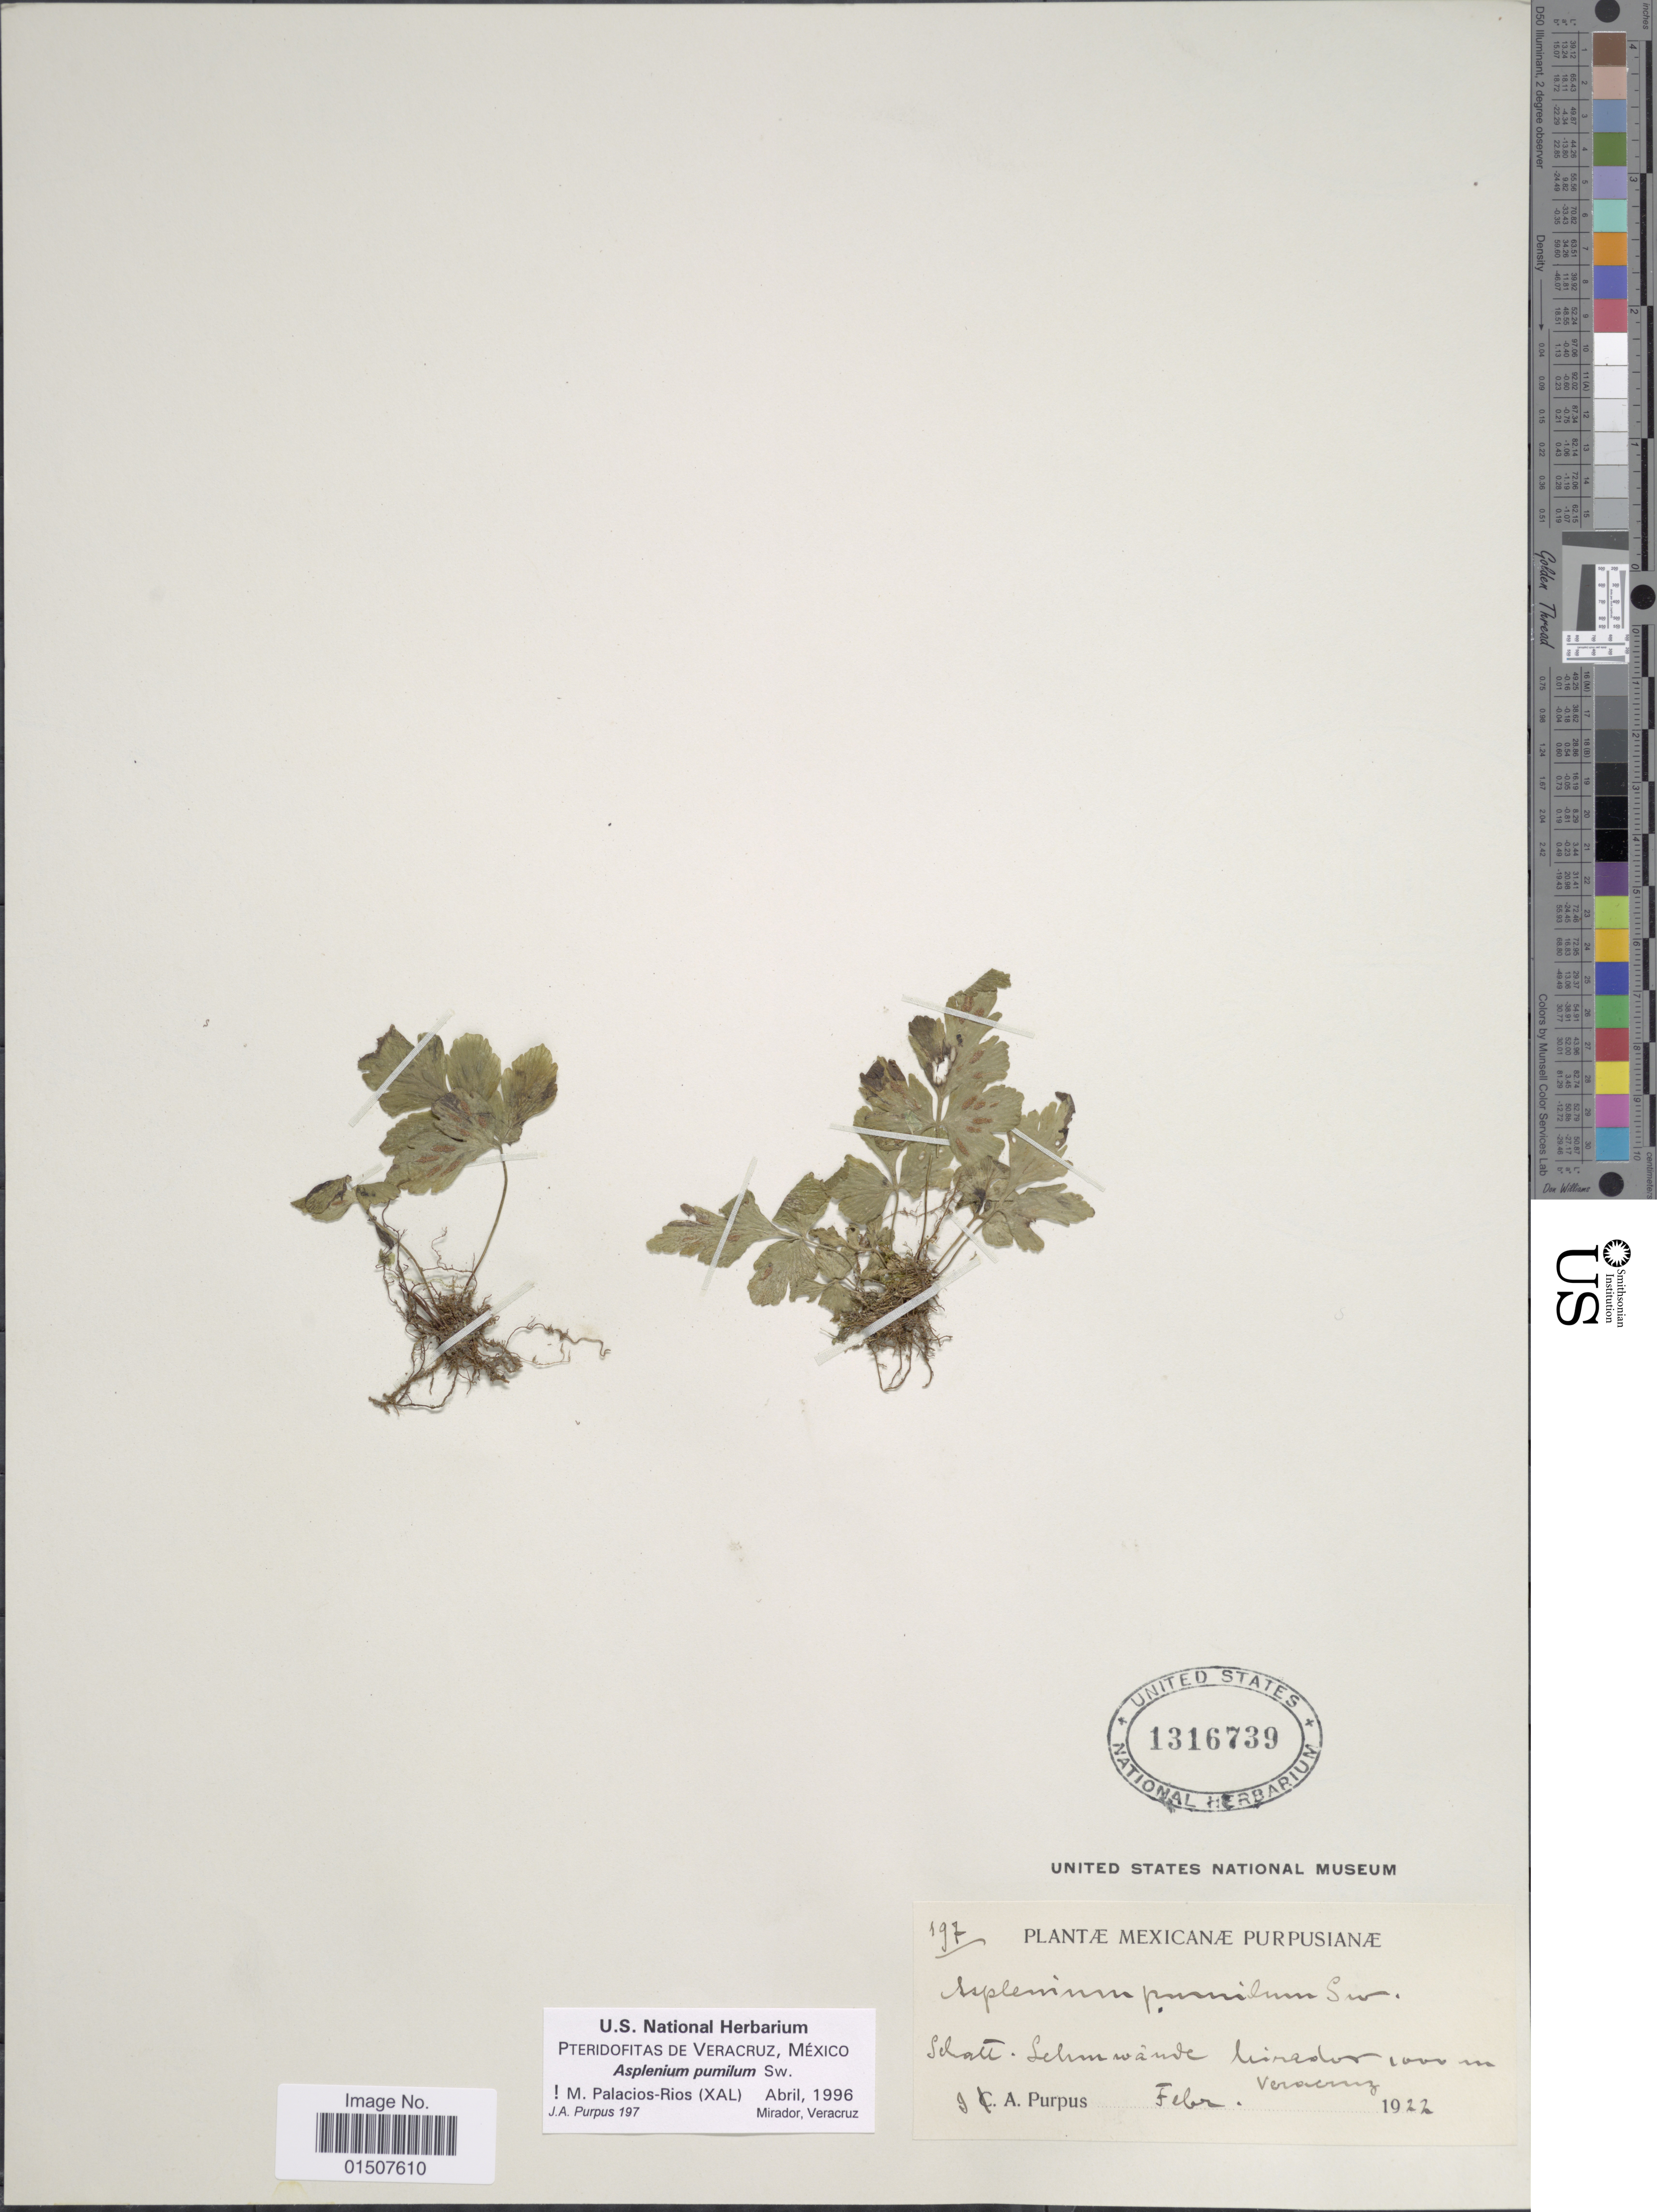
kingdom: Plantae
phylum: Tracheophyta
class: Polypodiopsida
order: Polypodiales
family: Aspleniaceae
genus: Asplenium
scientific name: Asplenium pumilum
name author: Sw.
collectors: J. A. Purpus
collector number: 197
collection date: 1922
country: Mexico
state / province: Veracruz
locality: Mirador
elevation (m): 1000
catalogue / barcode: US 1316739